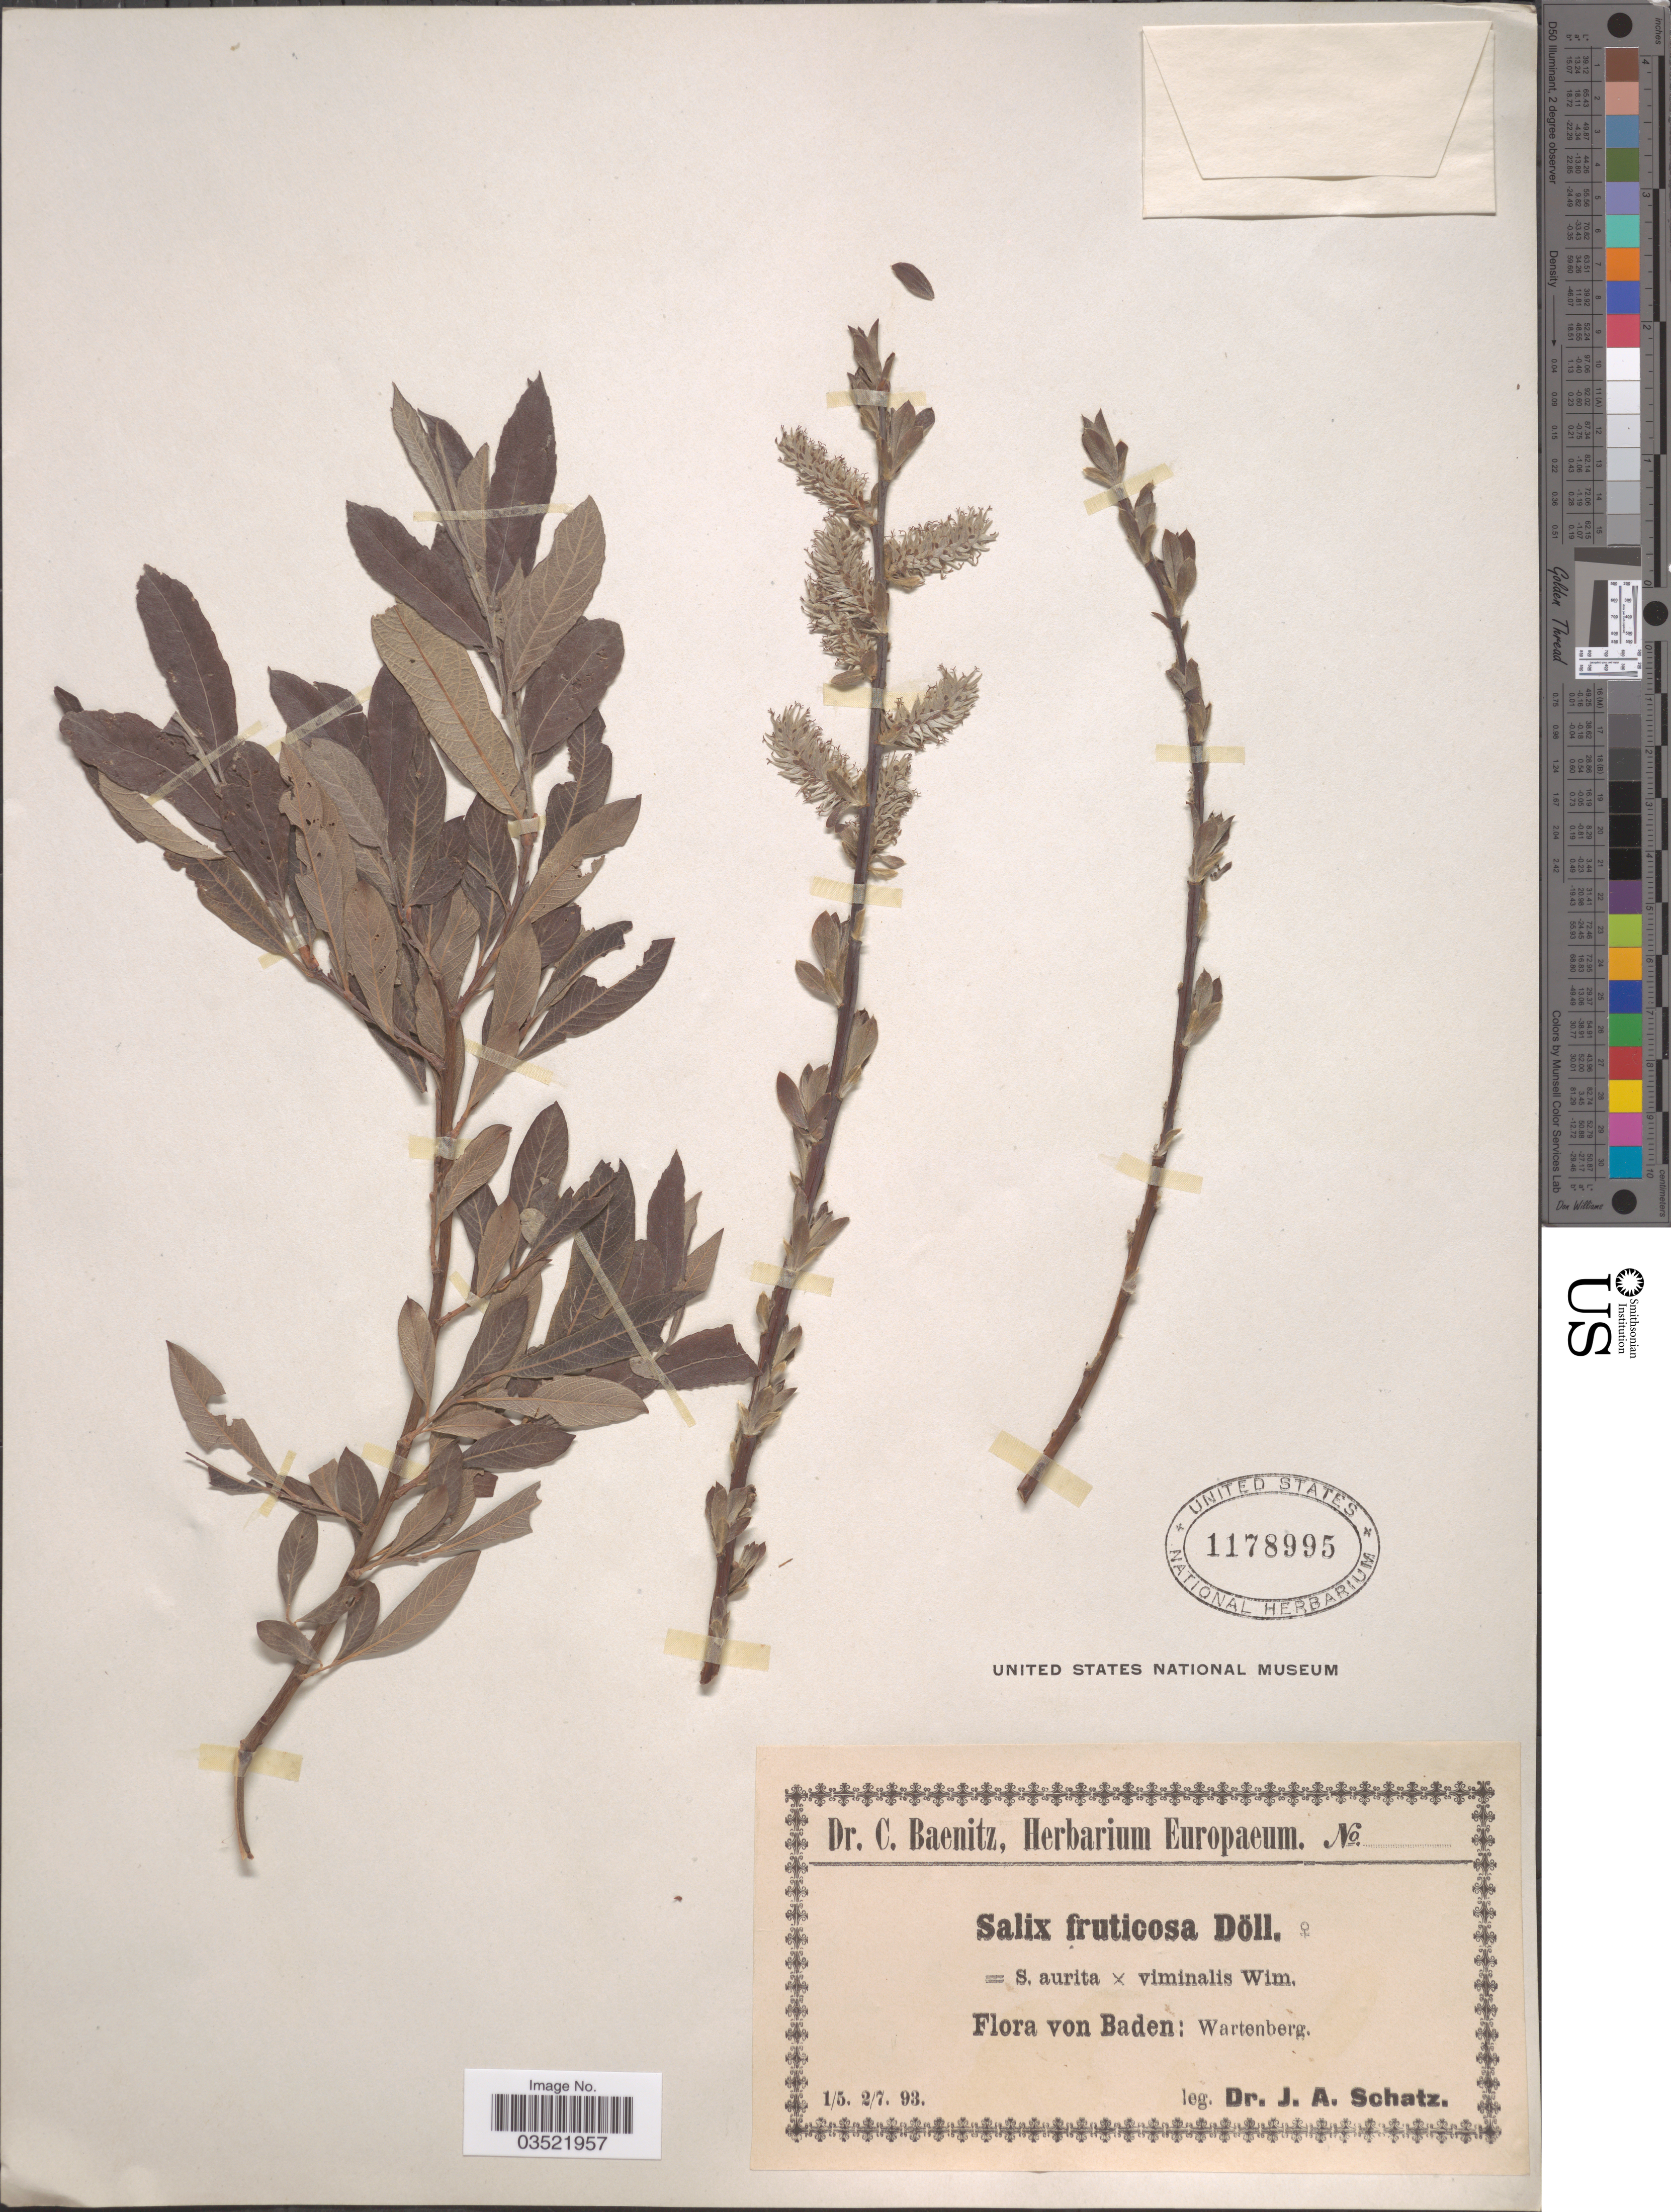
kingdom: Plantae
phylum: Tracheophyta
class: Magnoliopsida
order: Malpighiales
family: Salicaceae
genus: Salix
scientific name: Salix fruticosa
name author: Döll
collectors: J. Schatz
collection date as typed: Transcribed d/m/y: 1/5/93 to 2/7/93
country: Germany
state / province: Baden-Württemberg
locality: Baden: Wartenberg.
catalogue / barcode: US 1178995